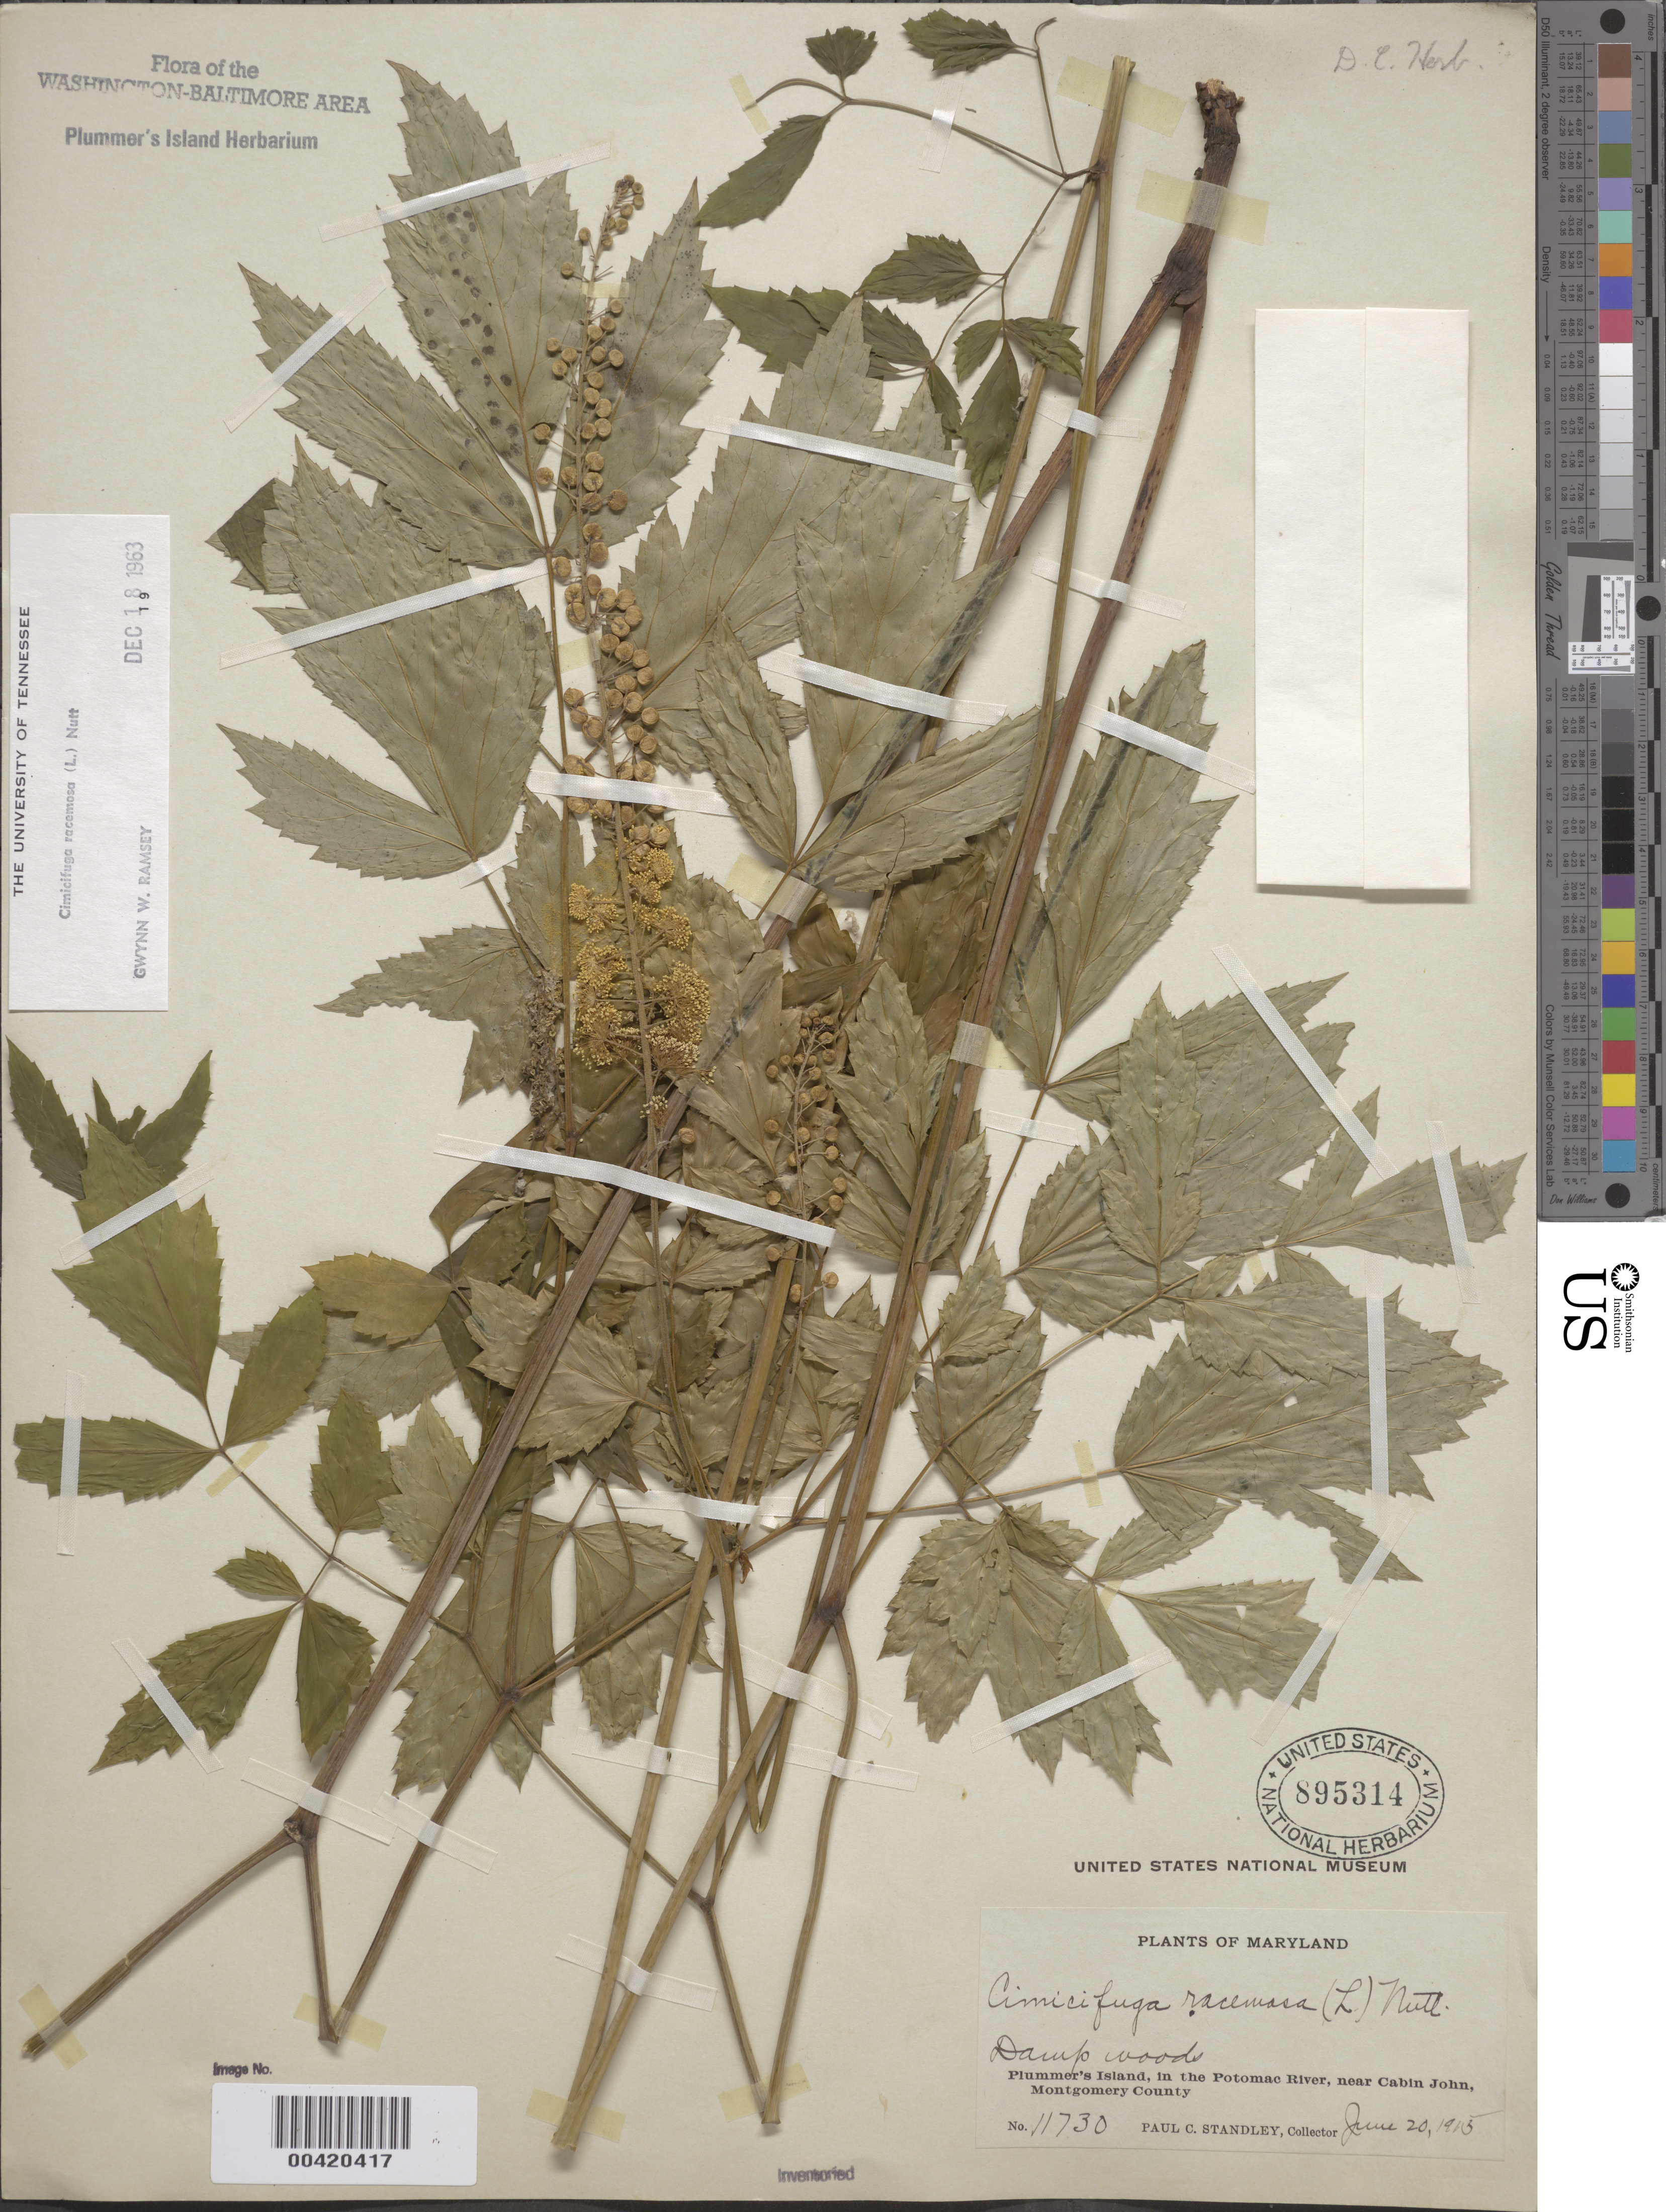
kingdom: Plantae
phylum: Tracheophyta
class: Magnoliopsida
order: Ranunculales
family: Ranunculaceae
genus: Actaea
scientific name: Actaea racemosa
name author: L.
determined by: Strong, M. T., (US), Smithsonian Institution - National Museum of Natural History (UNITED STATES)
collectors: P. C. Standley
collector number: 11730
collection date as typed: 20 Jun 1915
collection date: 1915-06-20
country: United States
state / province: Maryland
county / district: Montgomery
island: Plummers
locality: Plummer's Island C. & O. Canal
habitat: Damp woods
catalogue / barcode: US 895314